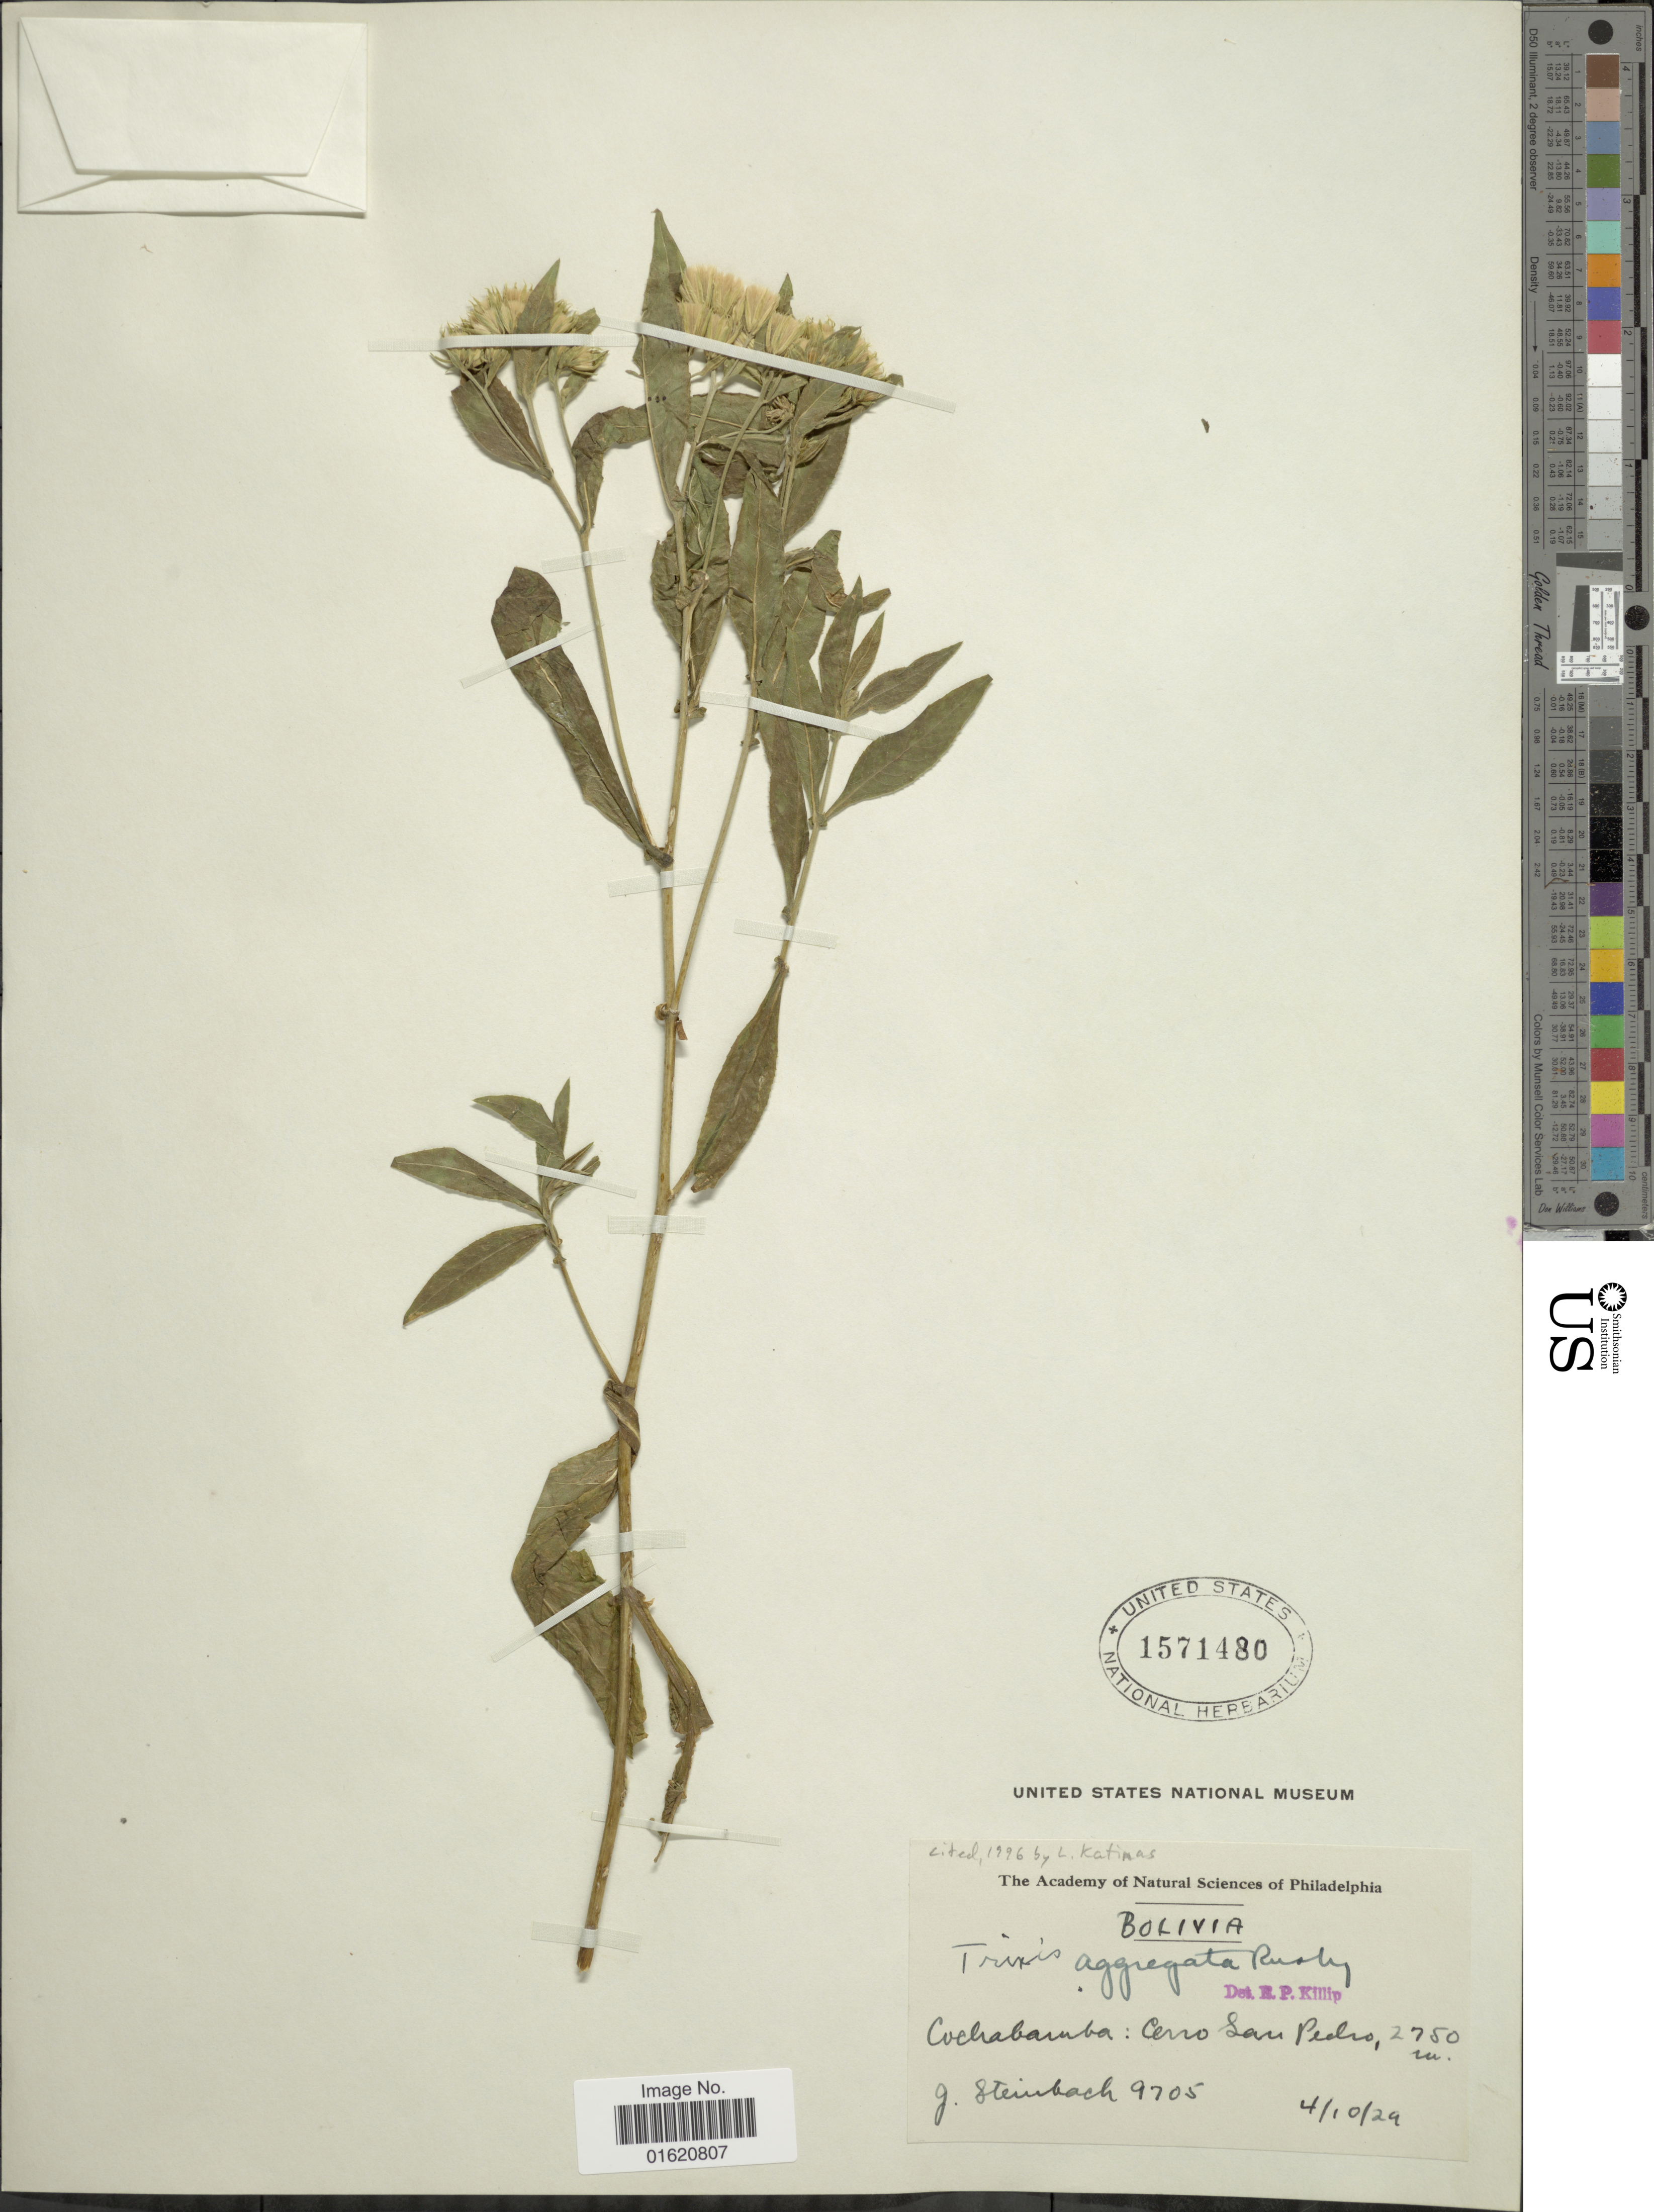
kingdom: Plantae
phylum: Tracheophyta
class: Magnoliopsida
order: Asterales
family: Asteraceae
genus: Trixis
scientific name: Trixis aggregata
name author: Rusby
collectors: G. Steinbach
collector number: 9705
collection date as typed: Transcribed d/m/y: 4/10/29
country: Bolivia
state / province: Cochabamba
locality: Cerro San Pedro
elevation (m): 2750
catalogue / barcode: US 1571480